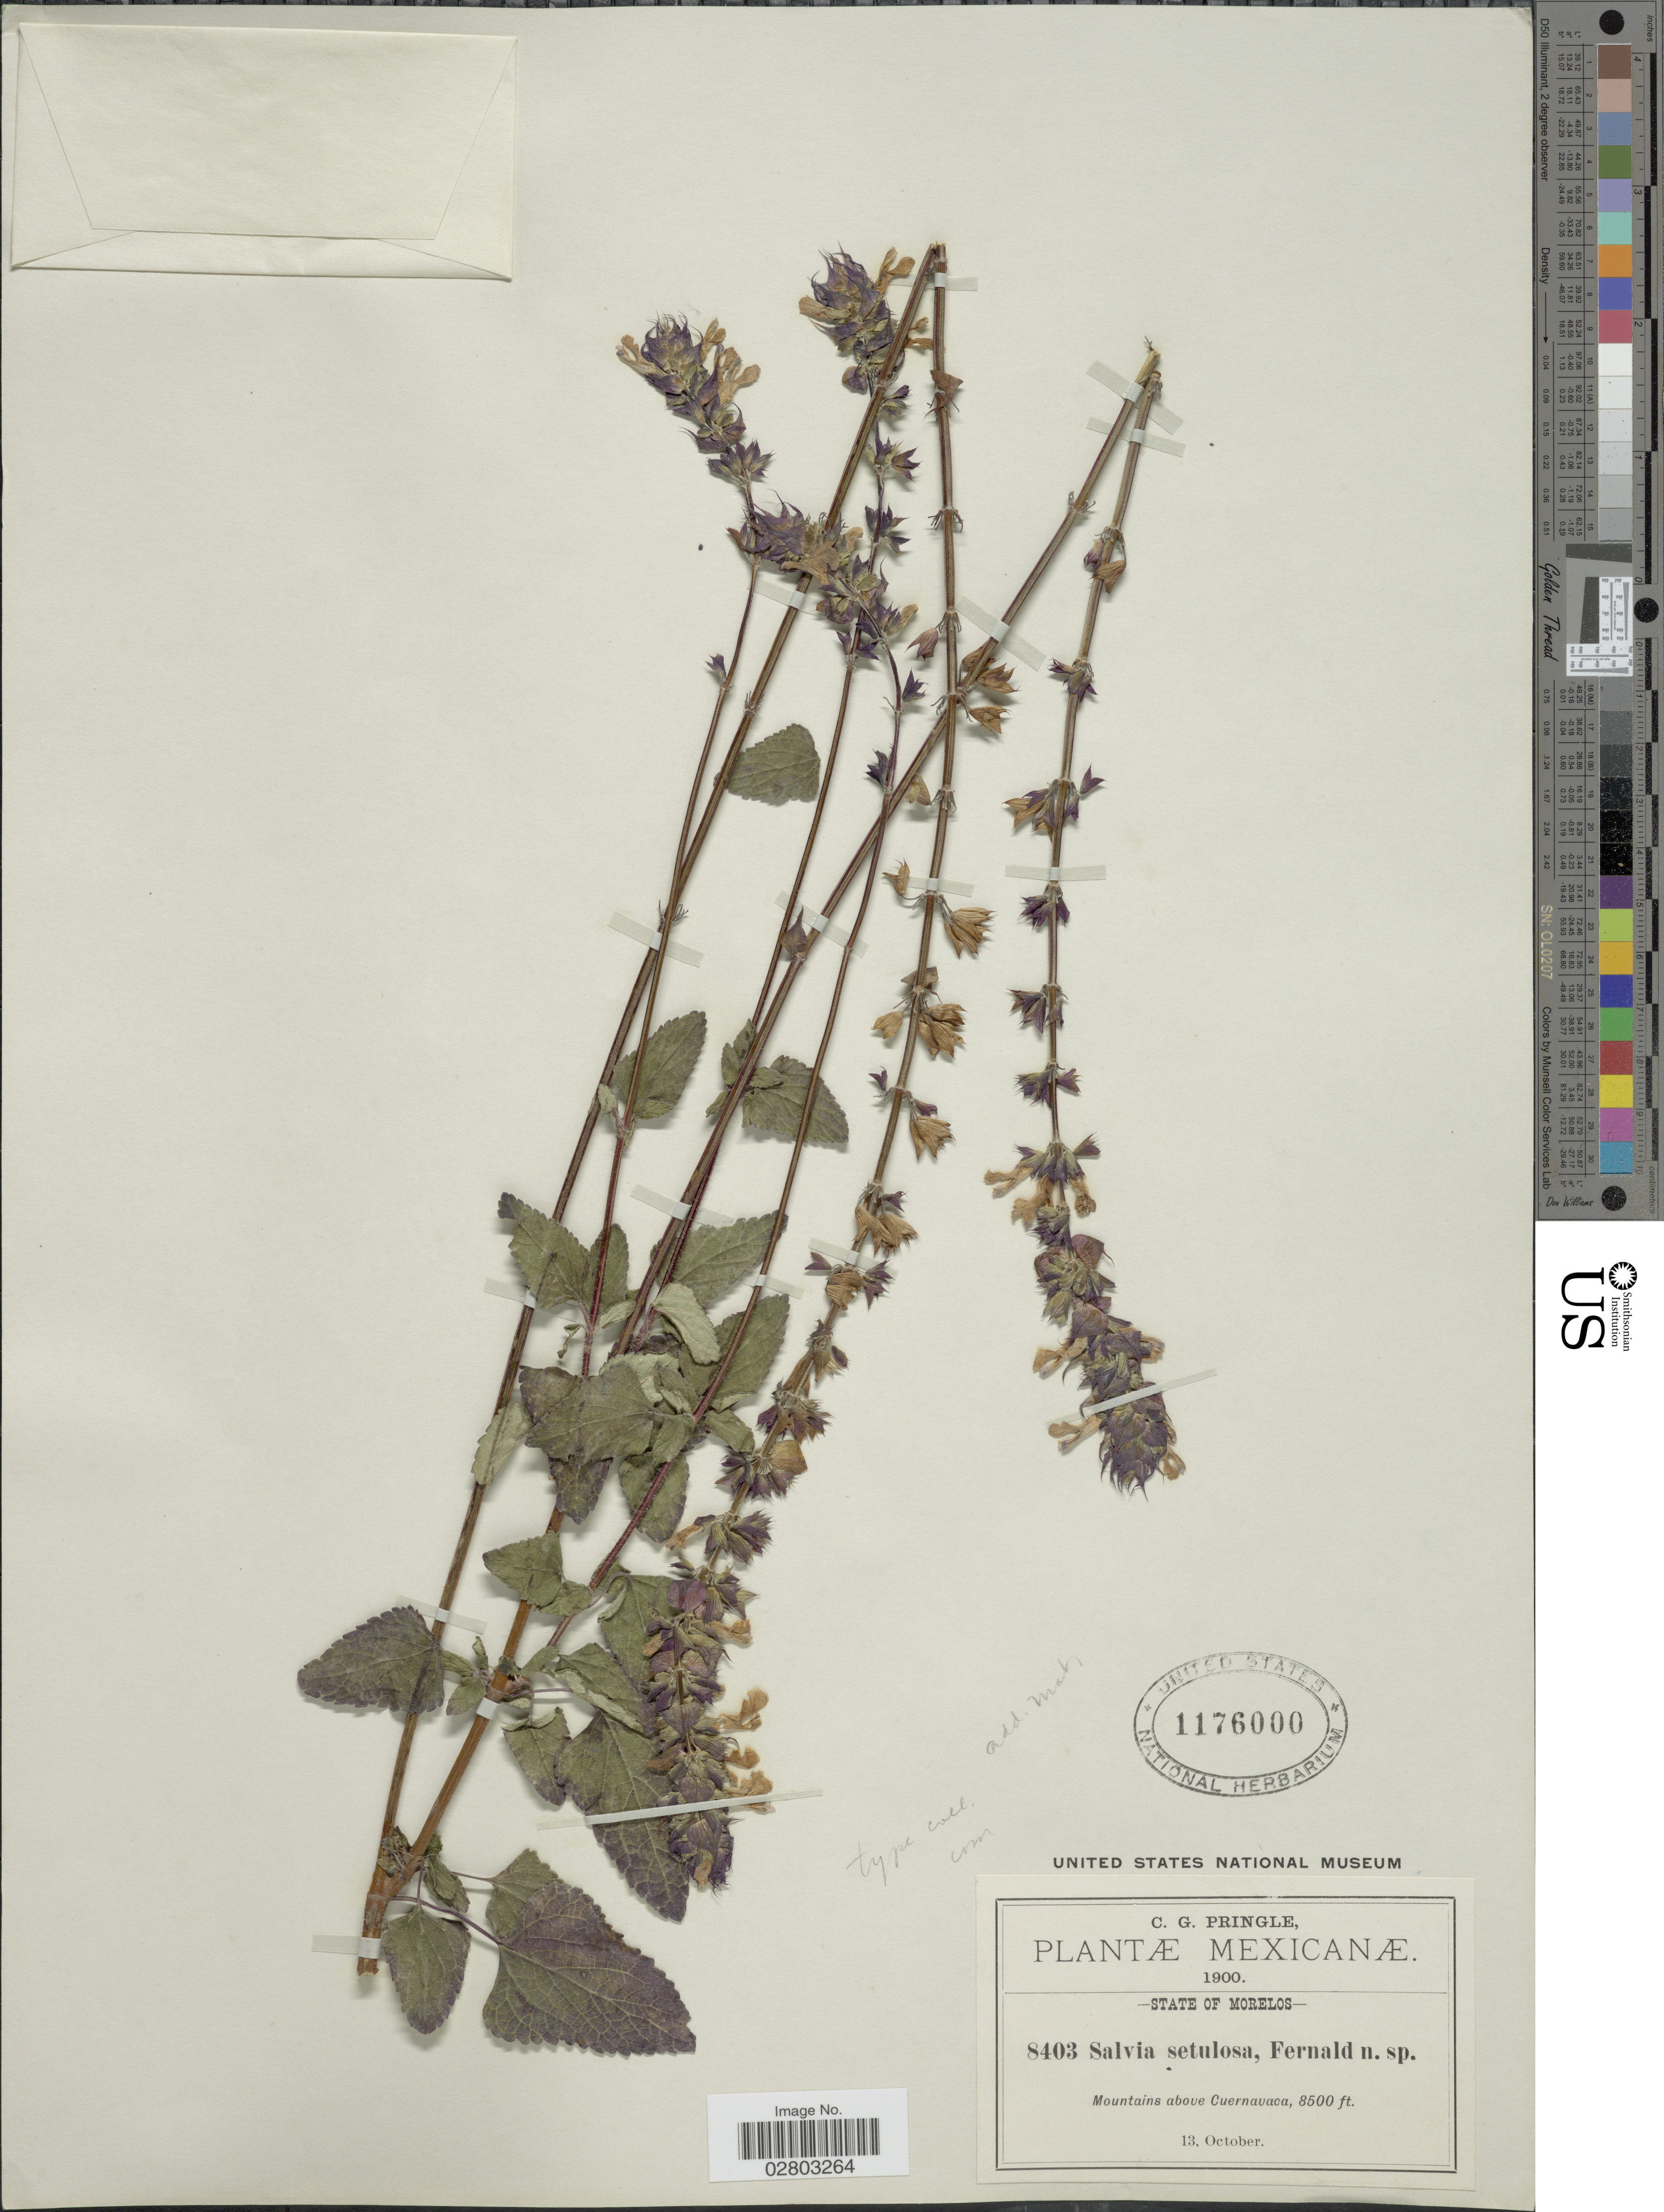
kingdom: Plantae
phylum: Tracheophyta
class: Magnoliopsida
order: Lamiales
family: Lamiaceae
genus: Salvia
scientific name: Salvia setulosa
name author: Fernald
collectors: C. G. Pringle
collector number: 8403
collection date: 1900-10-13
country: Mexico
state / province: Morelos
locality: Mountains above Cuernavaca.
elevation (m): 2591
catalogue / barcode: US 1176000